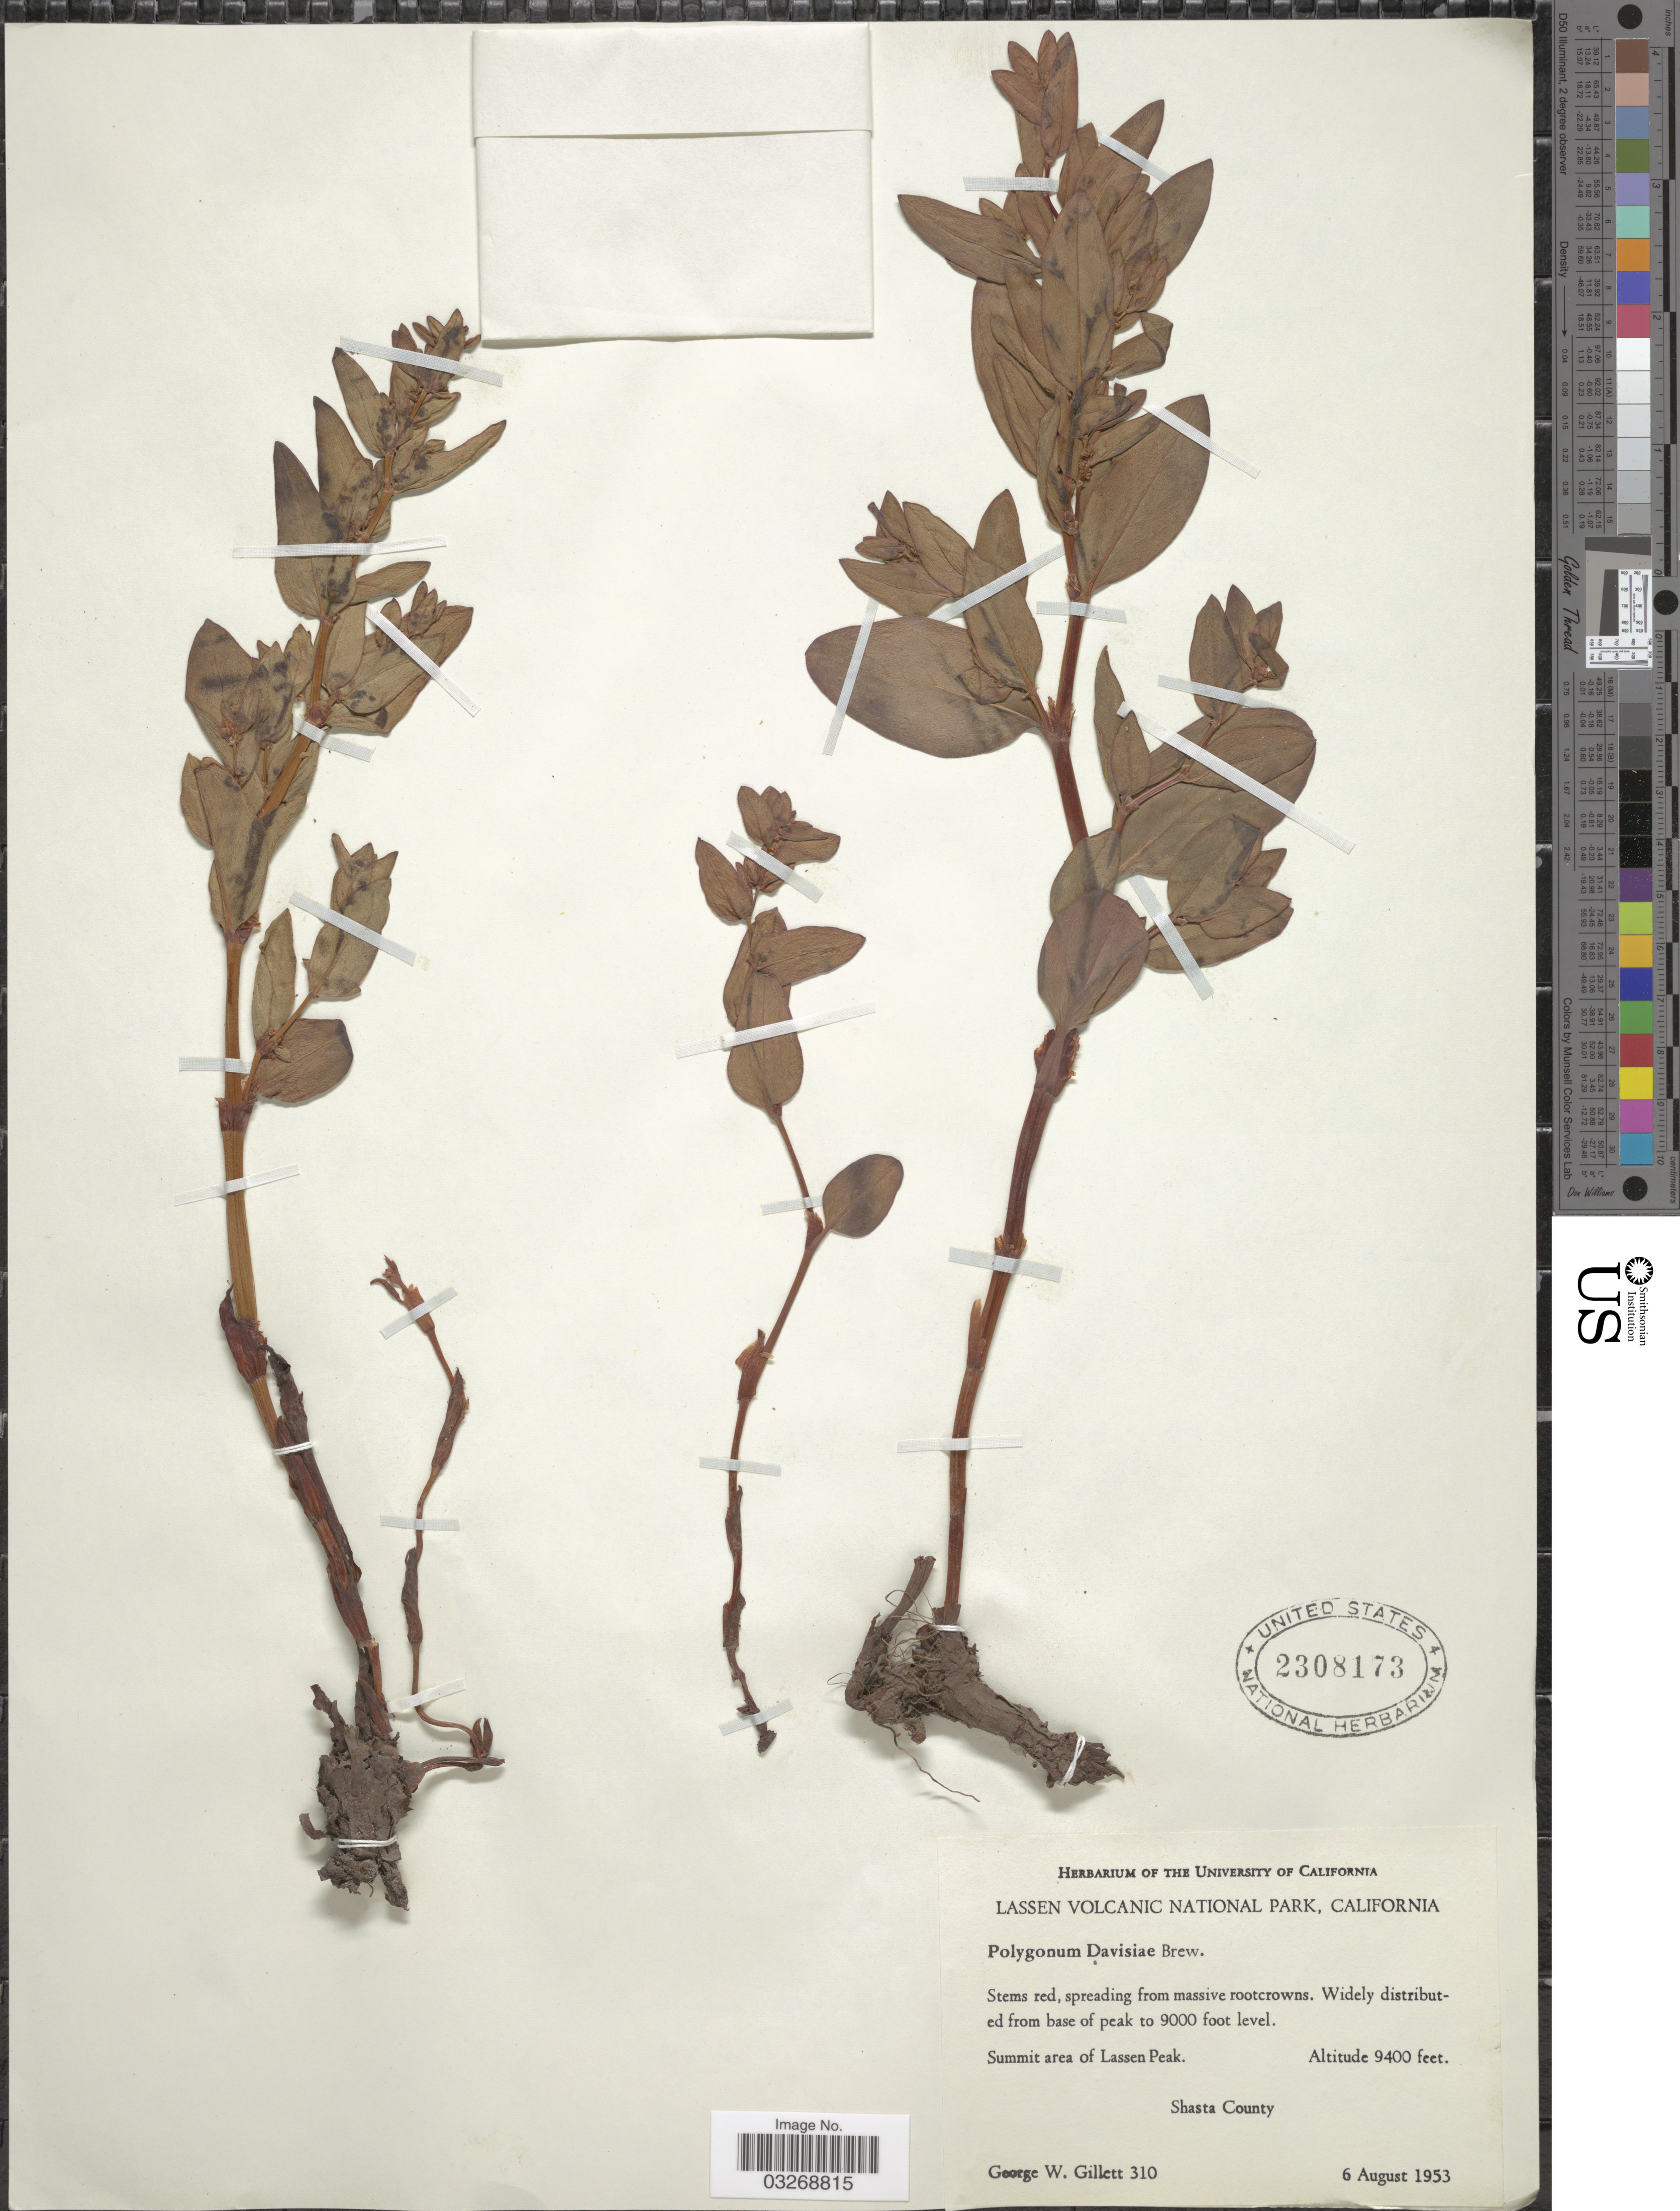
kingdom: Plantae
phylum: Tracheophyta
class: Magnoliopsida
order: Caryophyllales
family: Polygonaceae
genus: Koenigia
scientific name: Koenigia davisiae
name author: (W.H. Brewer ex A. Gray) T.M. Schust. & Reveal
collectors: G. Gillett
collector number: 310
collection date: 1953-08-06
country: United States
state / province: California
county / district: Shasta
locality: Lassen Volcanic National Park. Summit area of Lassen Peak. Shasta County.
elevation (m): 2865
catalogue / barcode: US 2308173